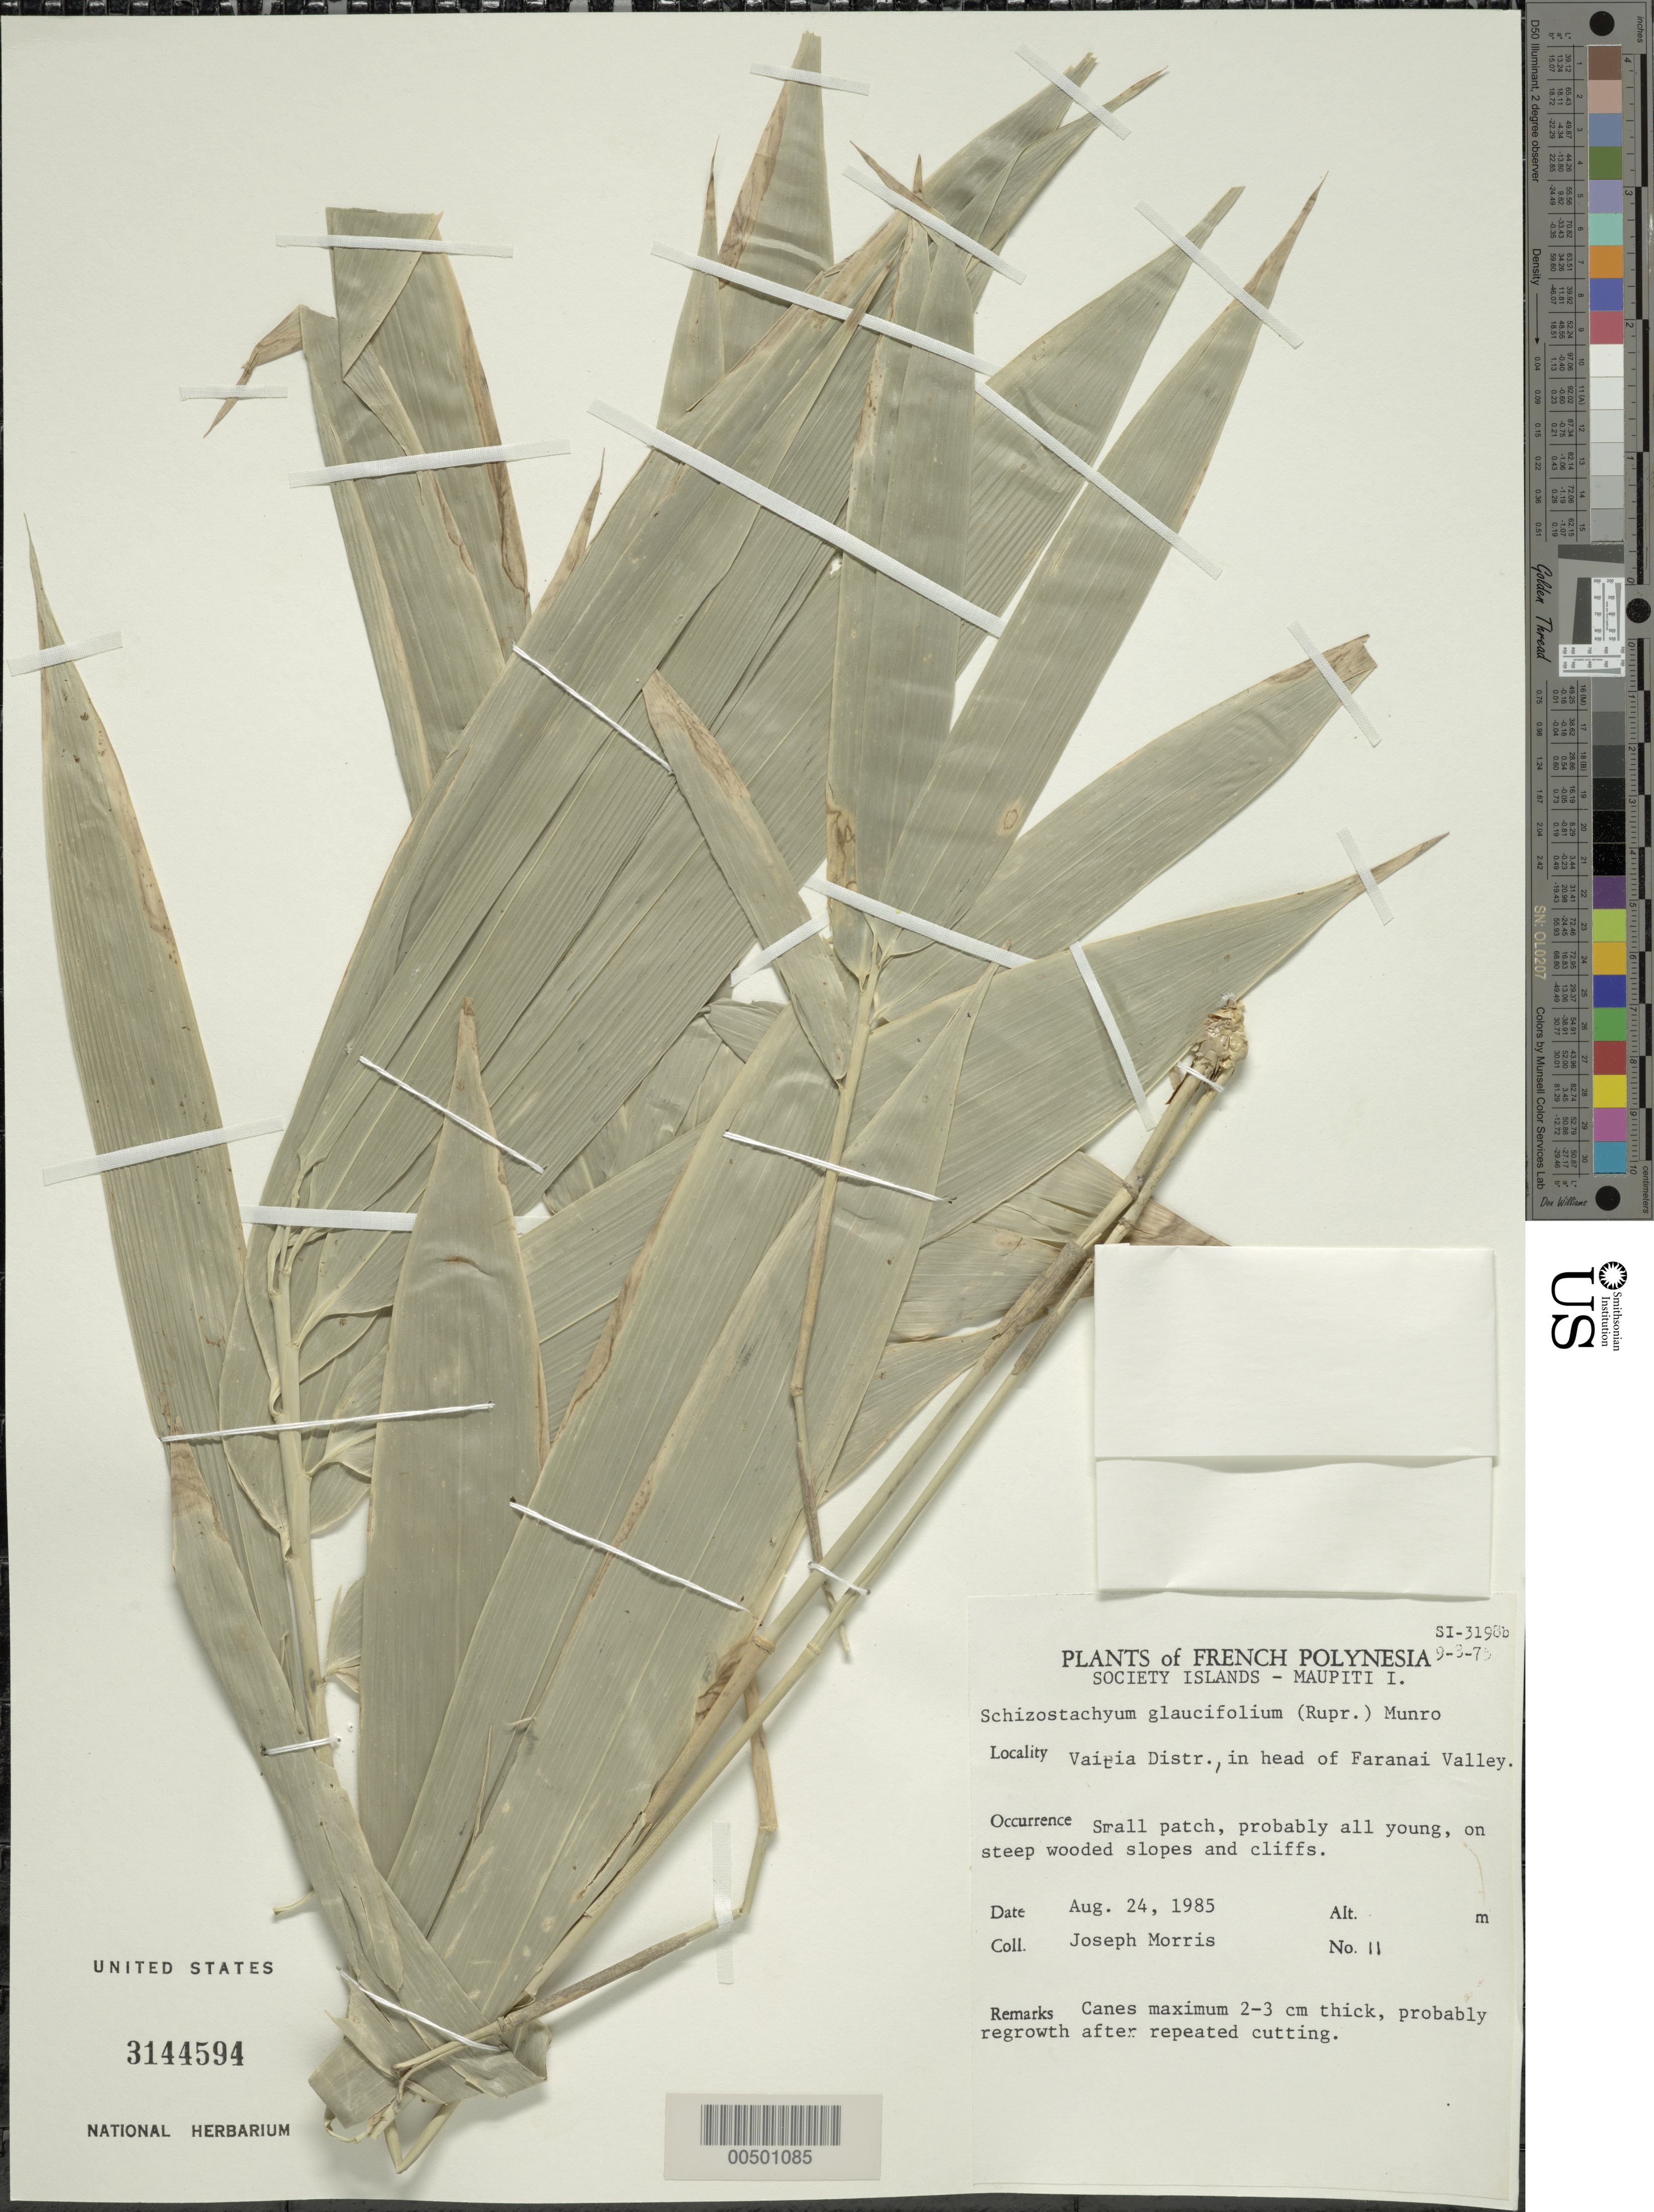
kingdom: Plantae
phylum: Tracheophyta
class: Liliopsida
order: Poales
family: Poaceae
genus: Schizostachyum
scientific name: Schizostachyum glaucifolium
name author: (Rupr.) Munro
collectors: J. Morris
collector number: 11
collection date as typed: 24 Aug 1985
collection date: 1985-08-24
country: French Polynesia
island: Maupiti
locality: Vaitia dist. (?), head of faranai valley [Society Is.]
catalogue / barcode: US 3144594